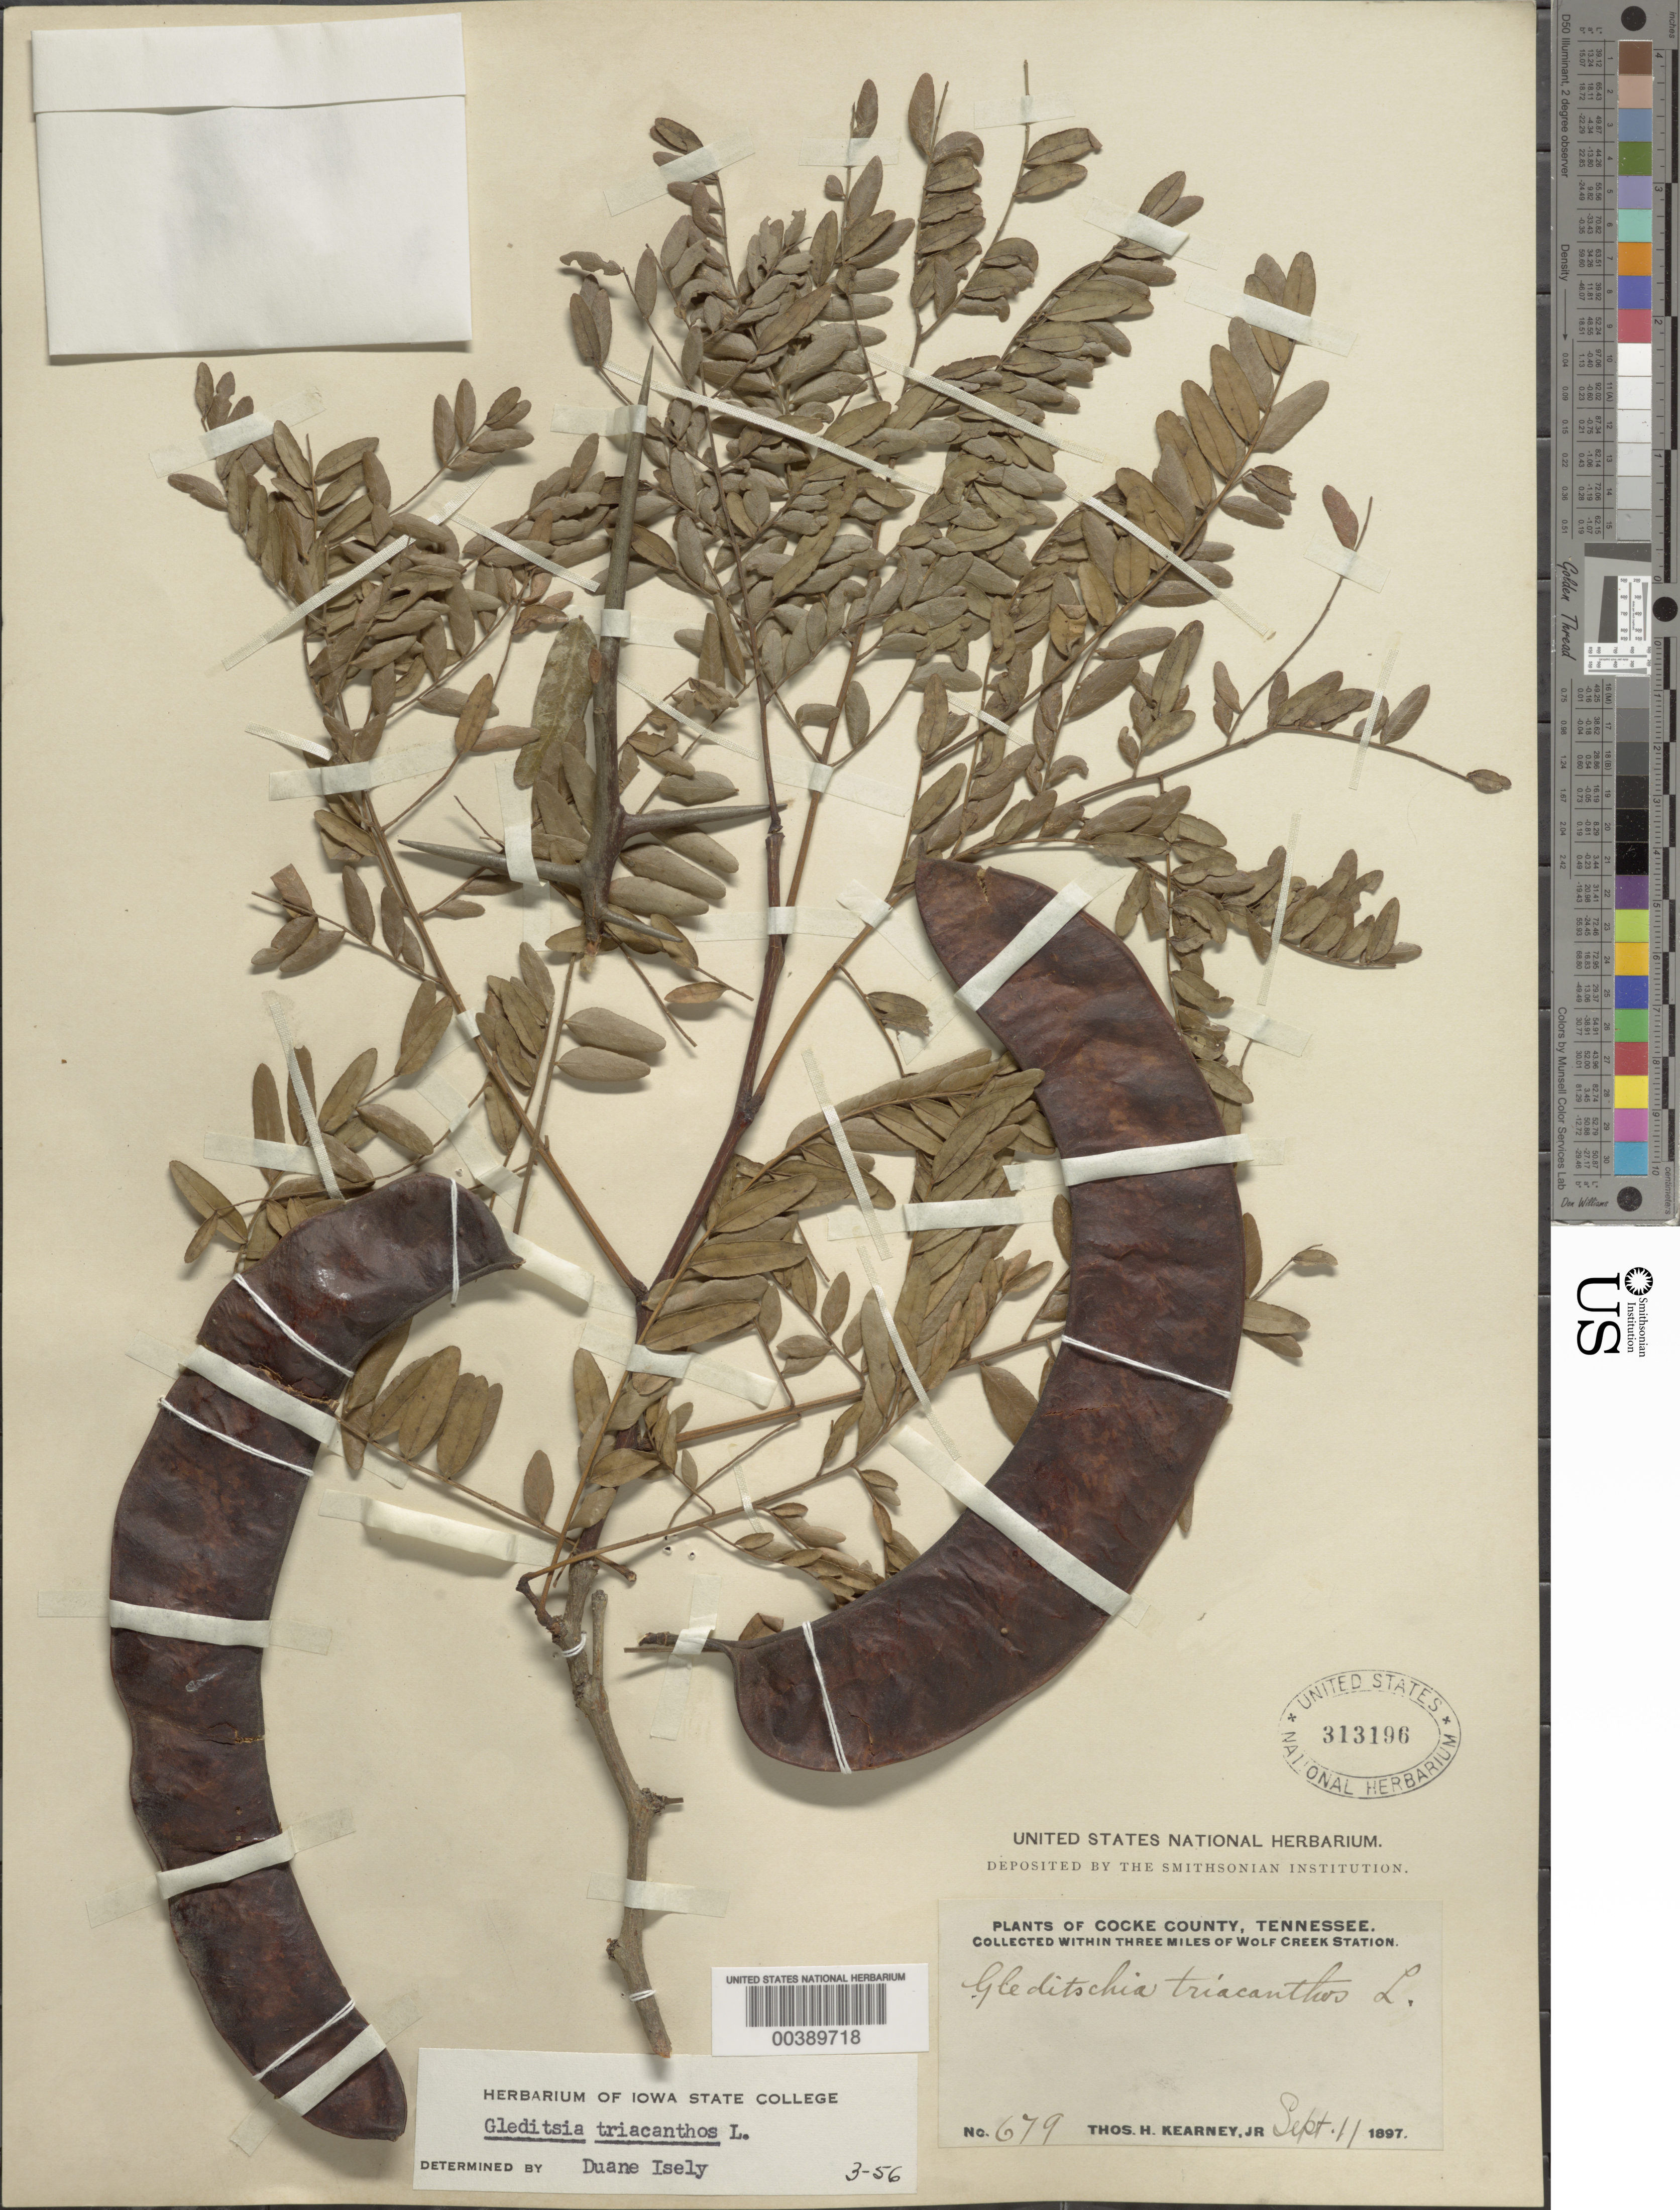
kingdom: Plantae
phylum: Tracheophyta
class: Magnoliopsida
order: Fabales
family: Fabaceae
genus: Gleditsia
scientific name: Gleditsia triacanthos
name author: L.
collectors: T. H. Kearney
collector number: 679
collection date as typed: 11 Sep 1897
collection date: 1897-09-11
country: United States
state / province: Tennessee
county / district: Cocke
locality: Cooke county (?), within 3 mi of wolf creek station. [state could also be texas.]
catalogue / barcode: US 313196